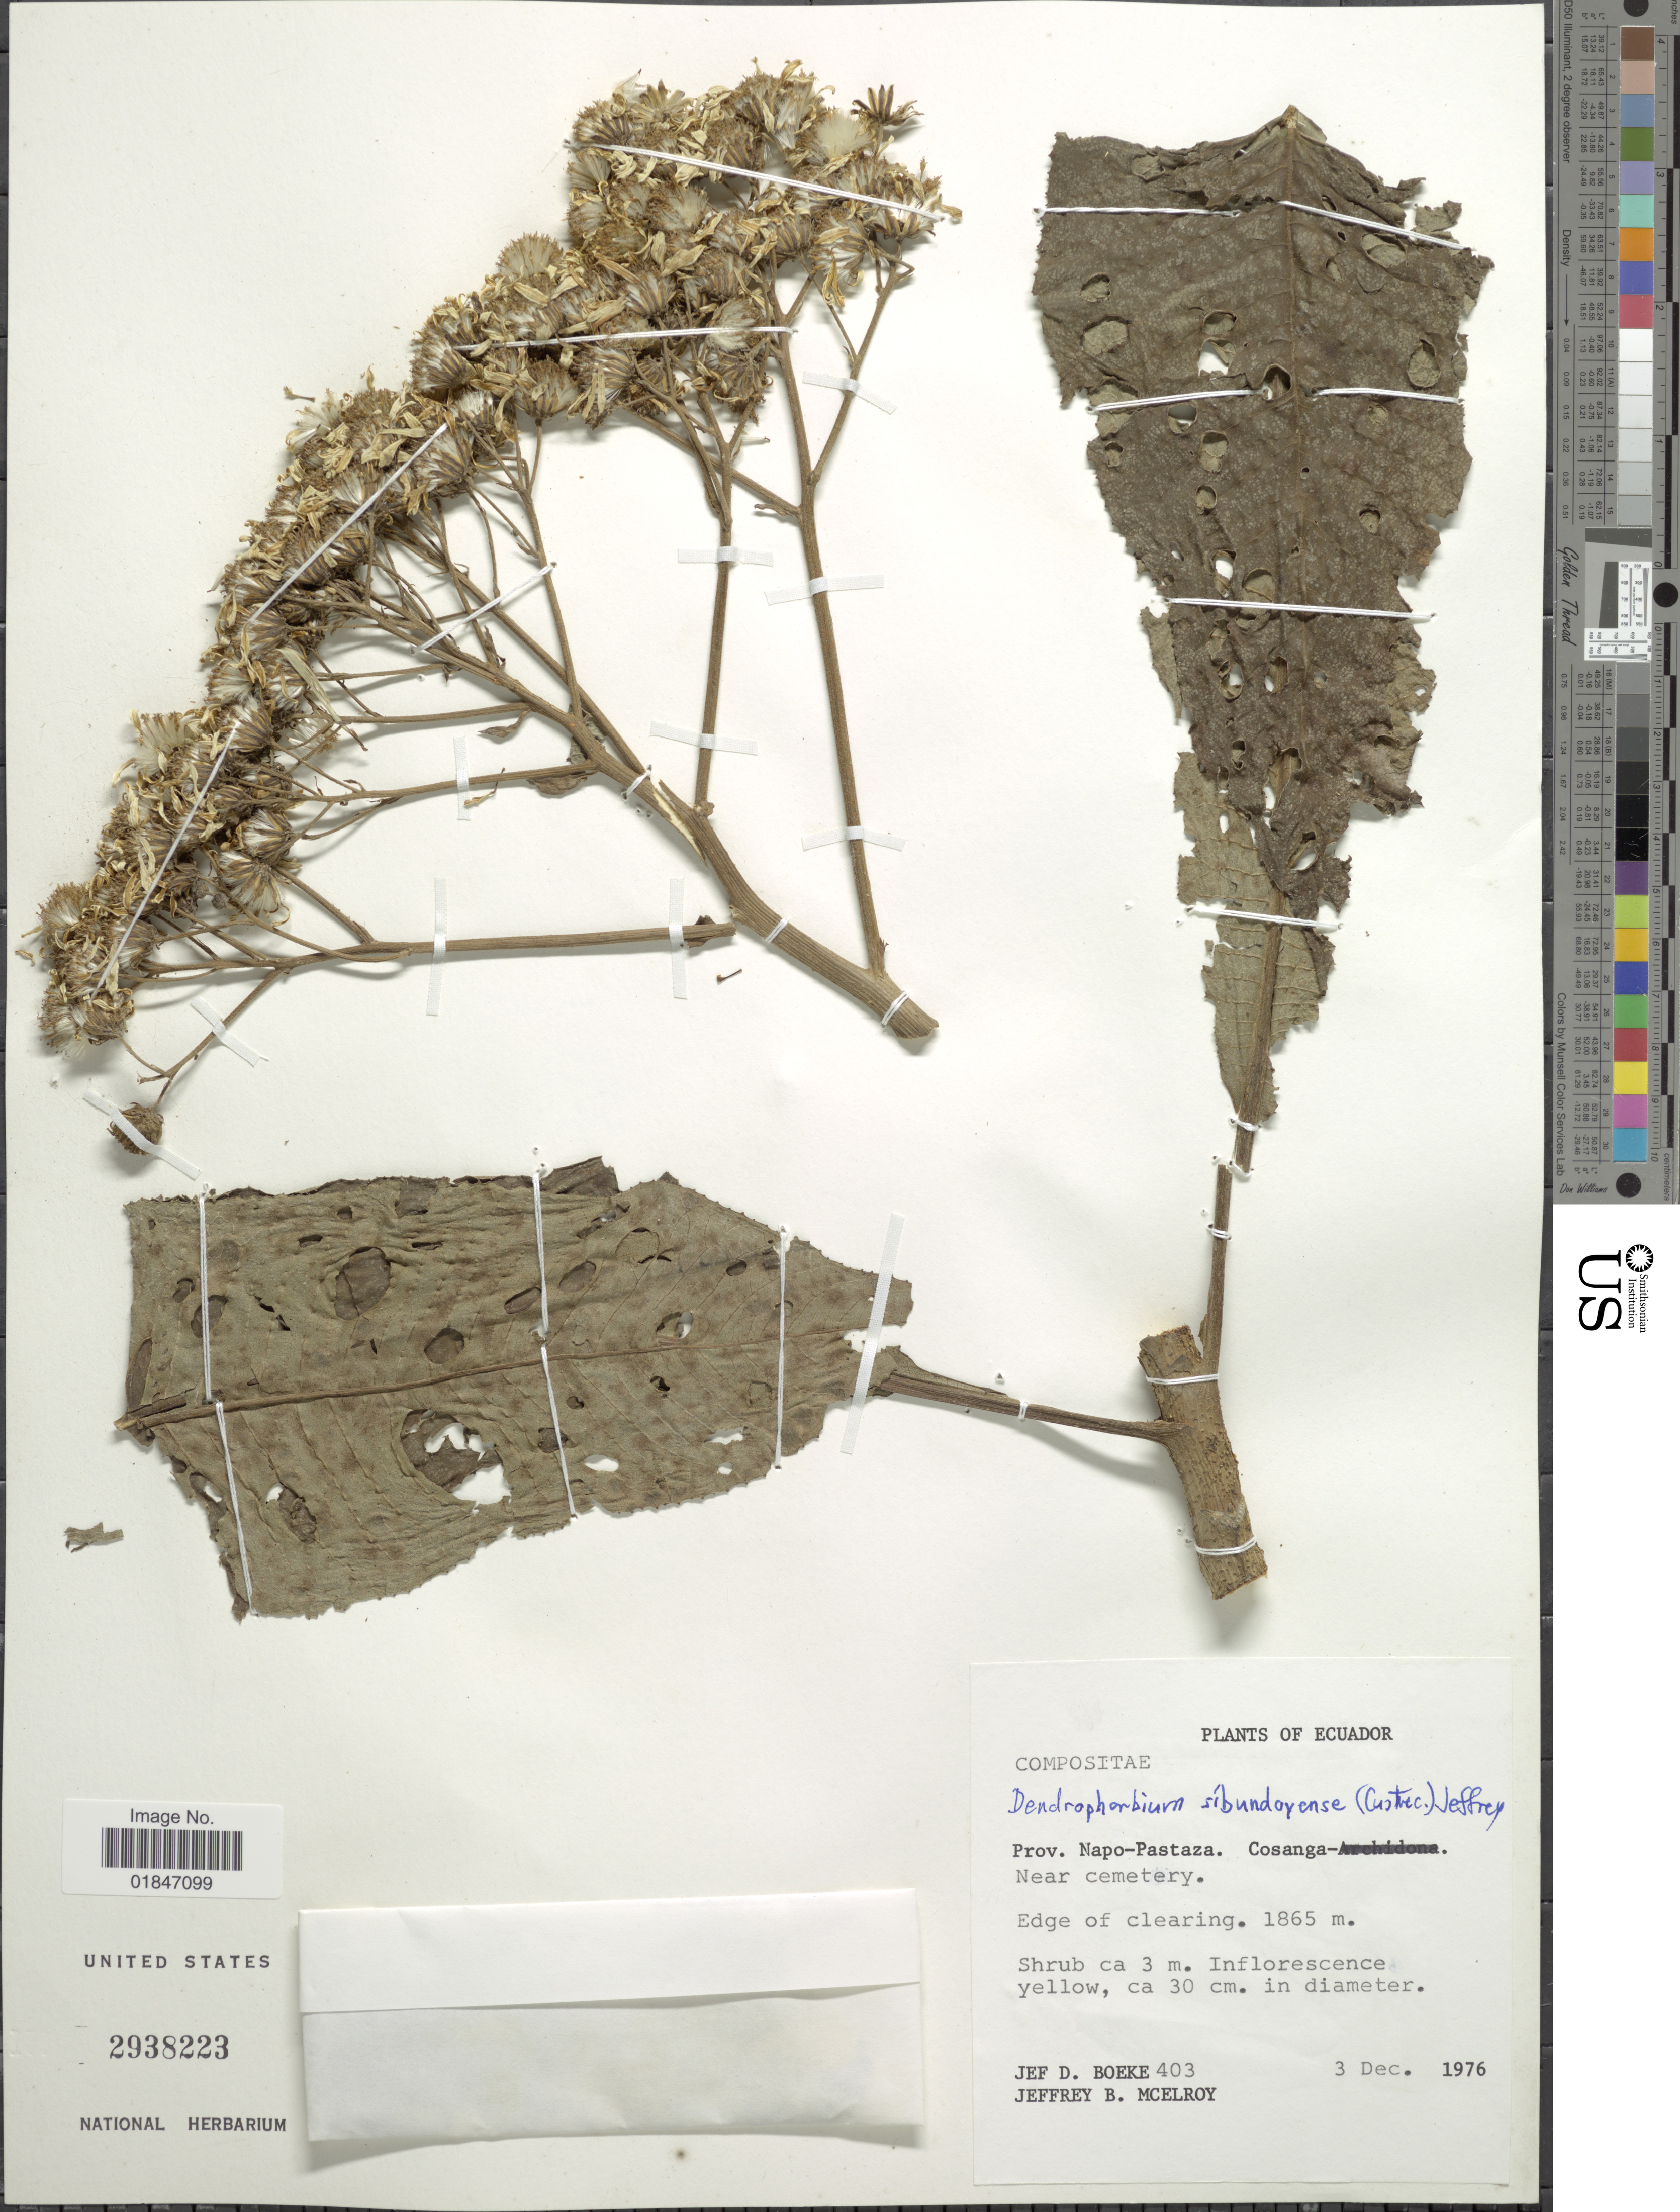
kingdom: Plantae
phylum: Tracheophyta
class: Magnoliopsida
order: Asterales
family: Asteraceae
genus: Dendrophorbium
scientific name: Dendrophorbium sibundoyense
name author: (Cuatrec.) C. Jeffrey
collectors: J. D. Boeke & J. B. McElroy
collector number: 403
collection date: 1976-12-03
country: Ecuador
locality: Prov. Napo-Pastaza. Cosanga, Near cemetery.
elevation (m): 1865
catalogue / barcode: US 2938223